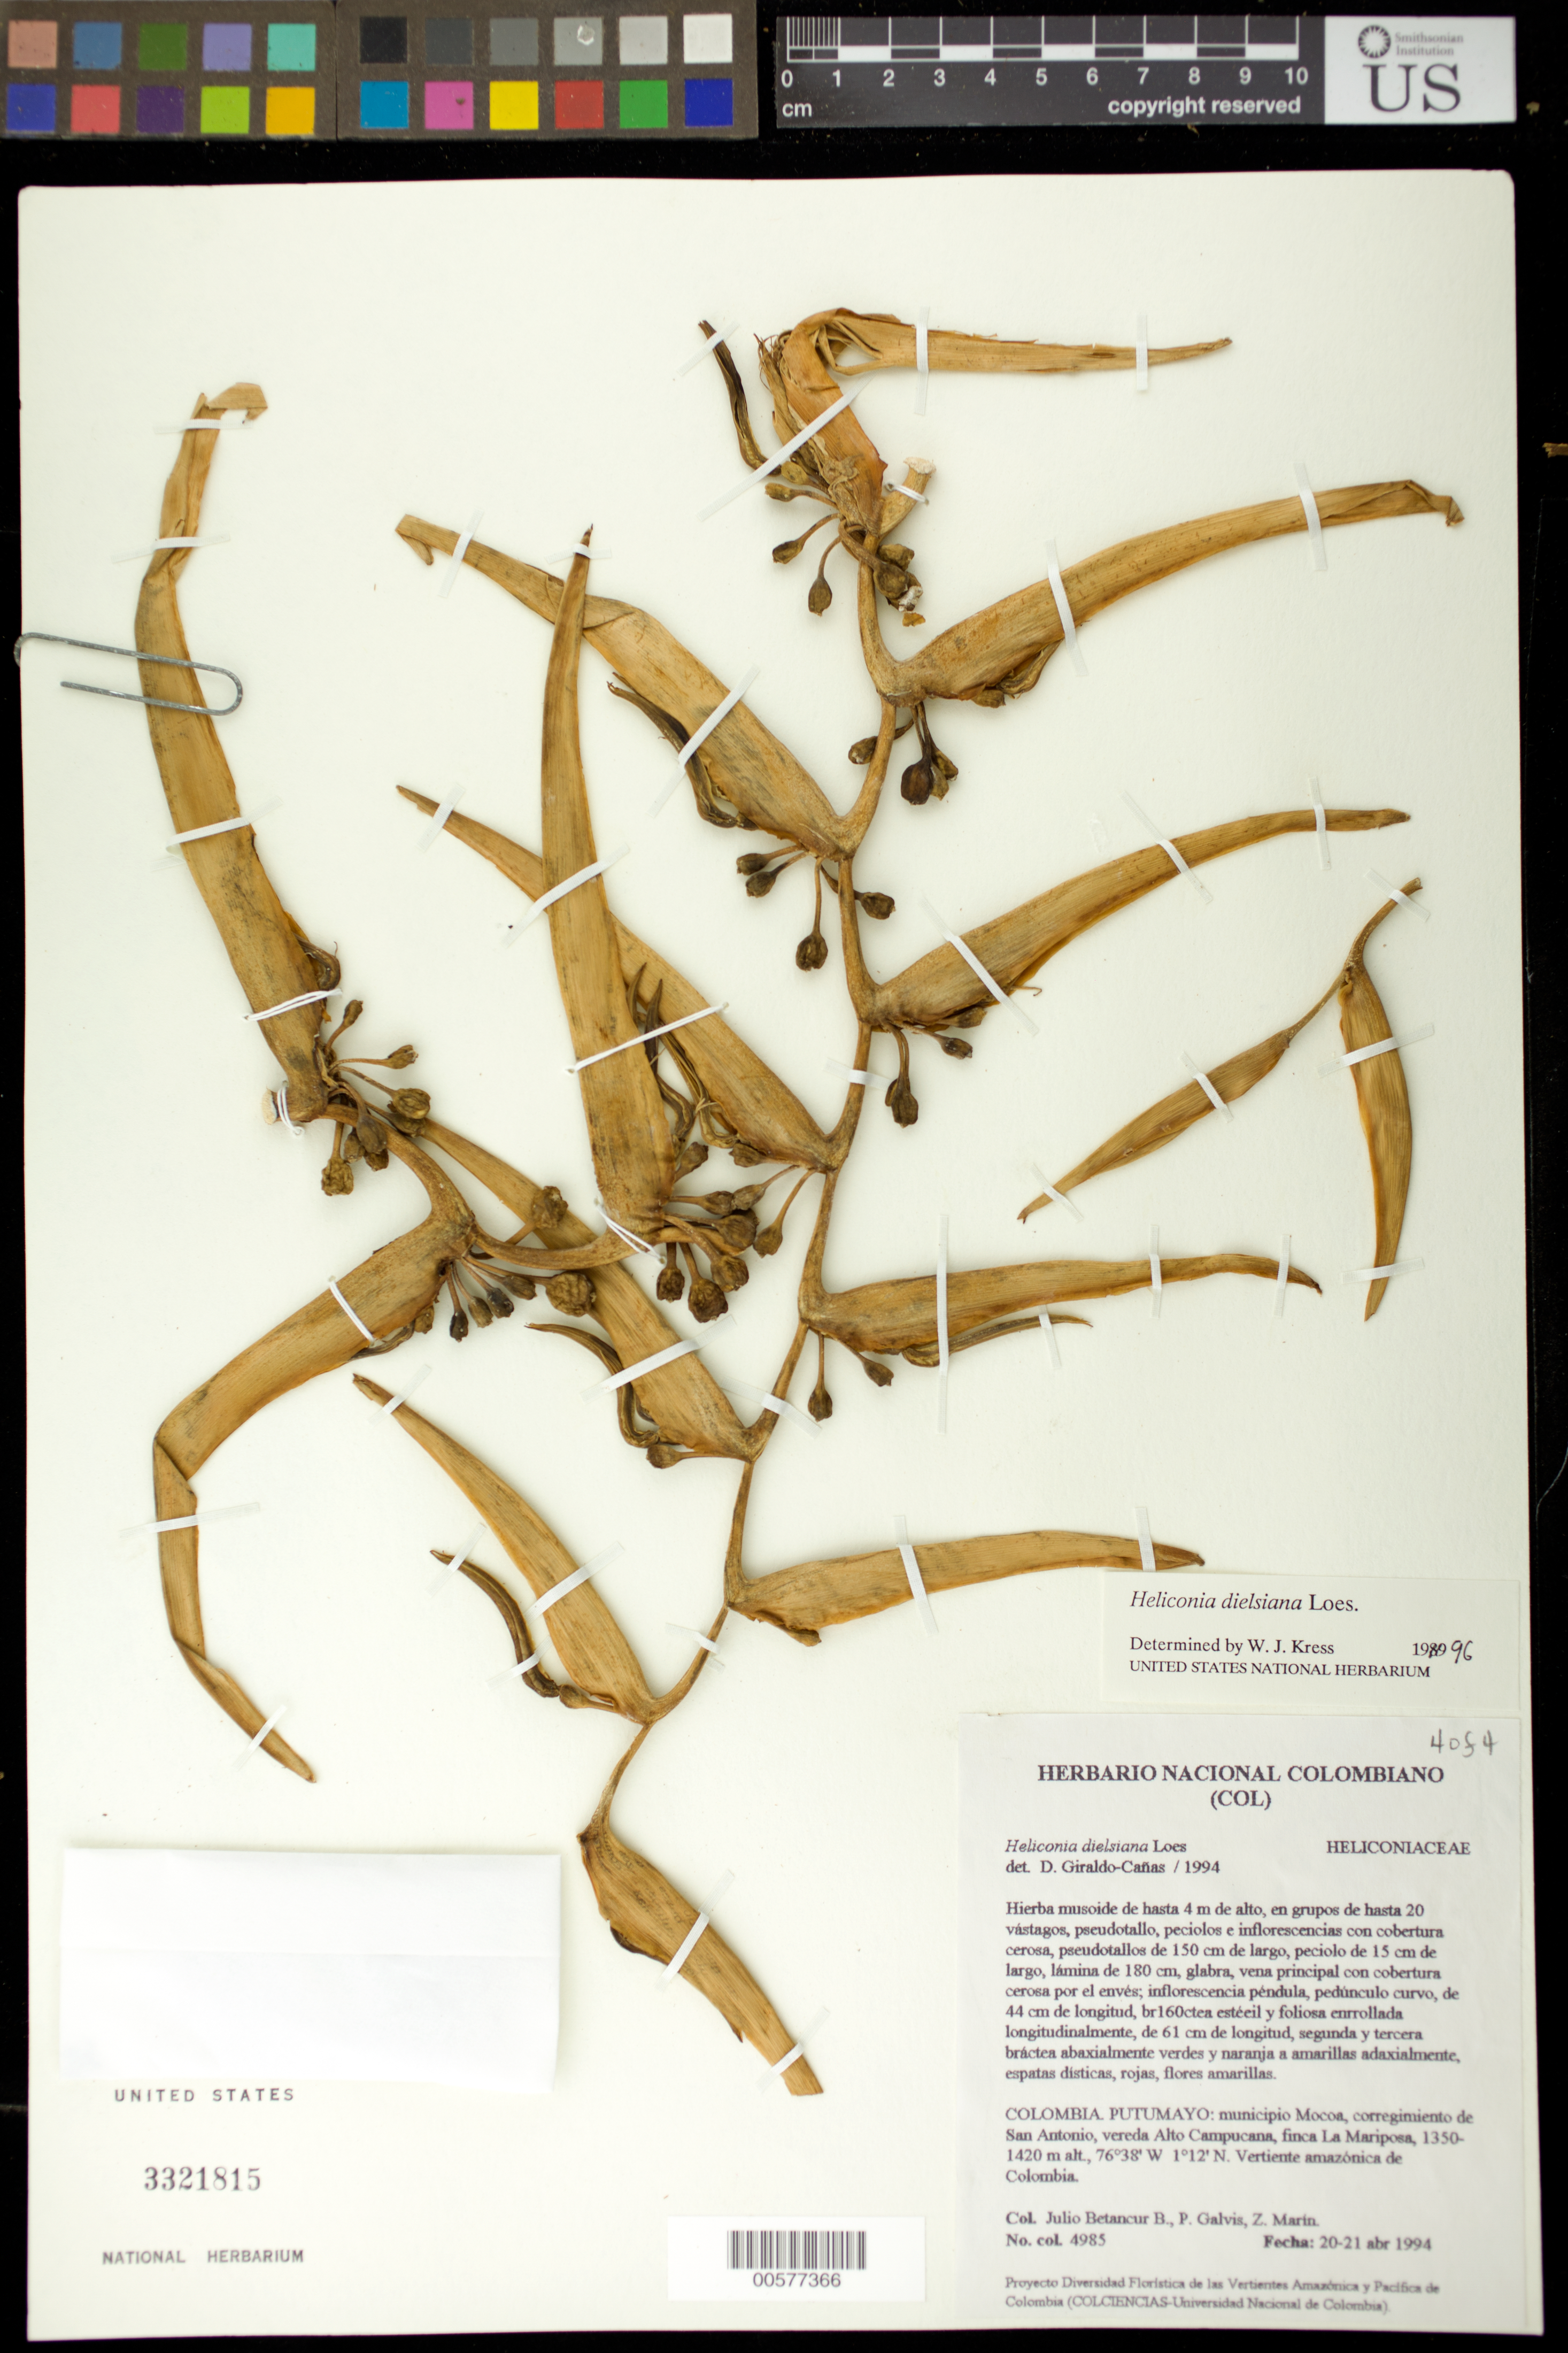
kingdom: Plantae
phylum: Tracheophyta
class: Liliopsida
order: Zingiberales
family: Heliconiaceae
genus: Heliconia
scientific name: Heliconia densiflora 'Fireflash'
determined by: Giradlo-Canas, D.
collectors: J. C. Betancur, P. Galvis & Z. Marin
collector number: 4985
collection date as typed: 20 Apr 1994 to 21 Apr 1994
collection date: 1994-04-20/1994-04-21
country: Colombia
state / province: Putumayo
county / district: Mocoa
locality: Corregimiento de San Antonio, Alto Campucana trail, La Mariposa estate.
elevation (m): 1650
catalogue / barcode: US 3321815